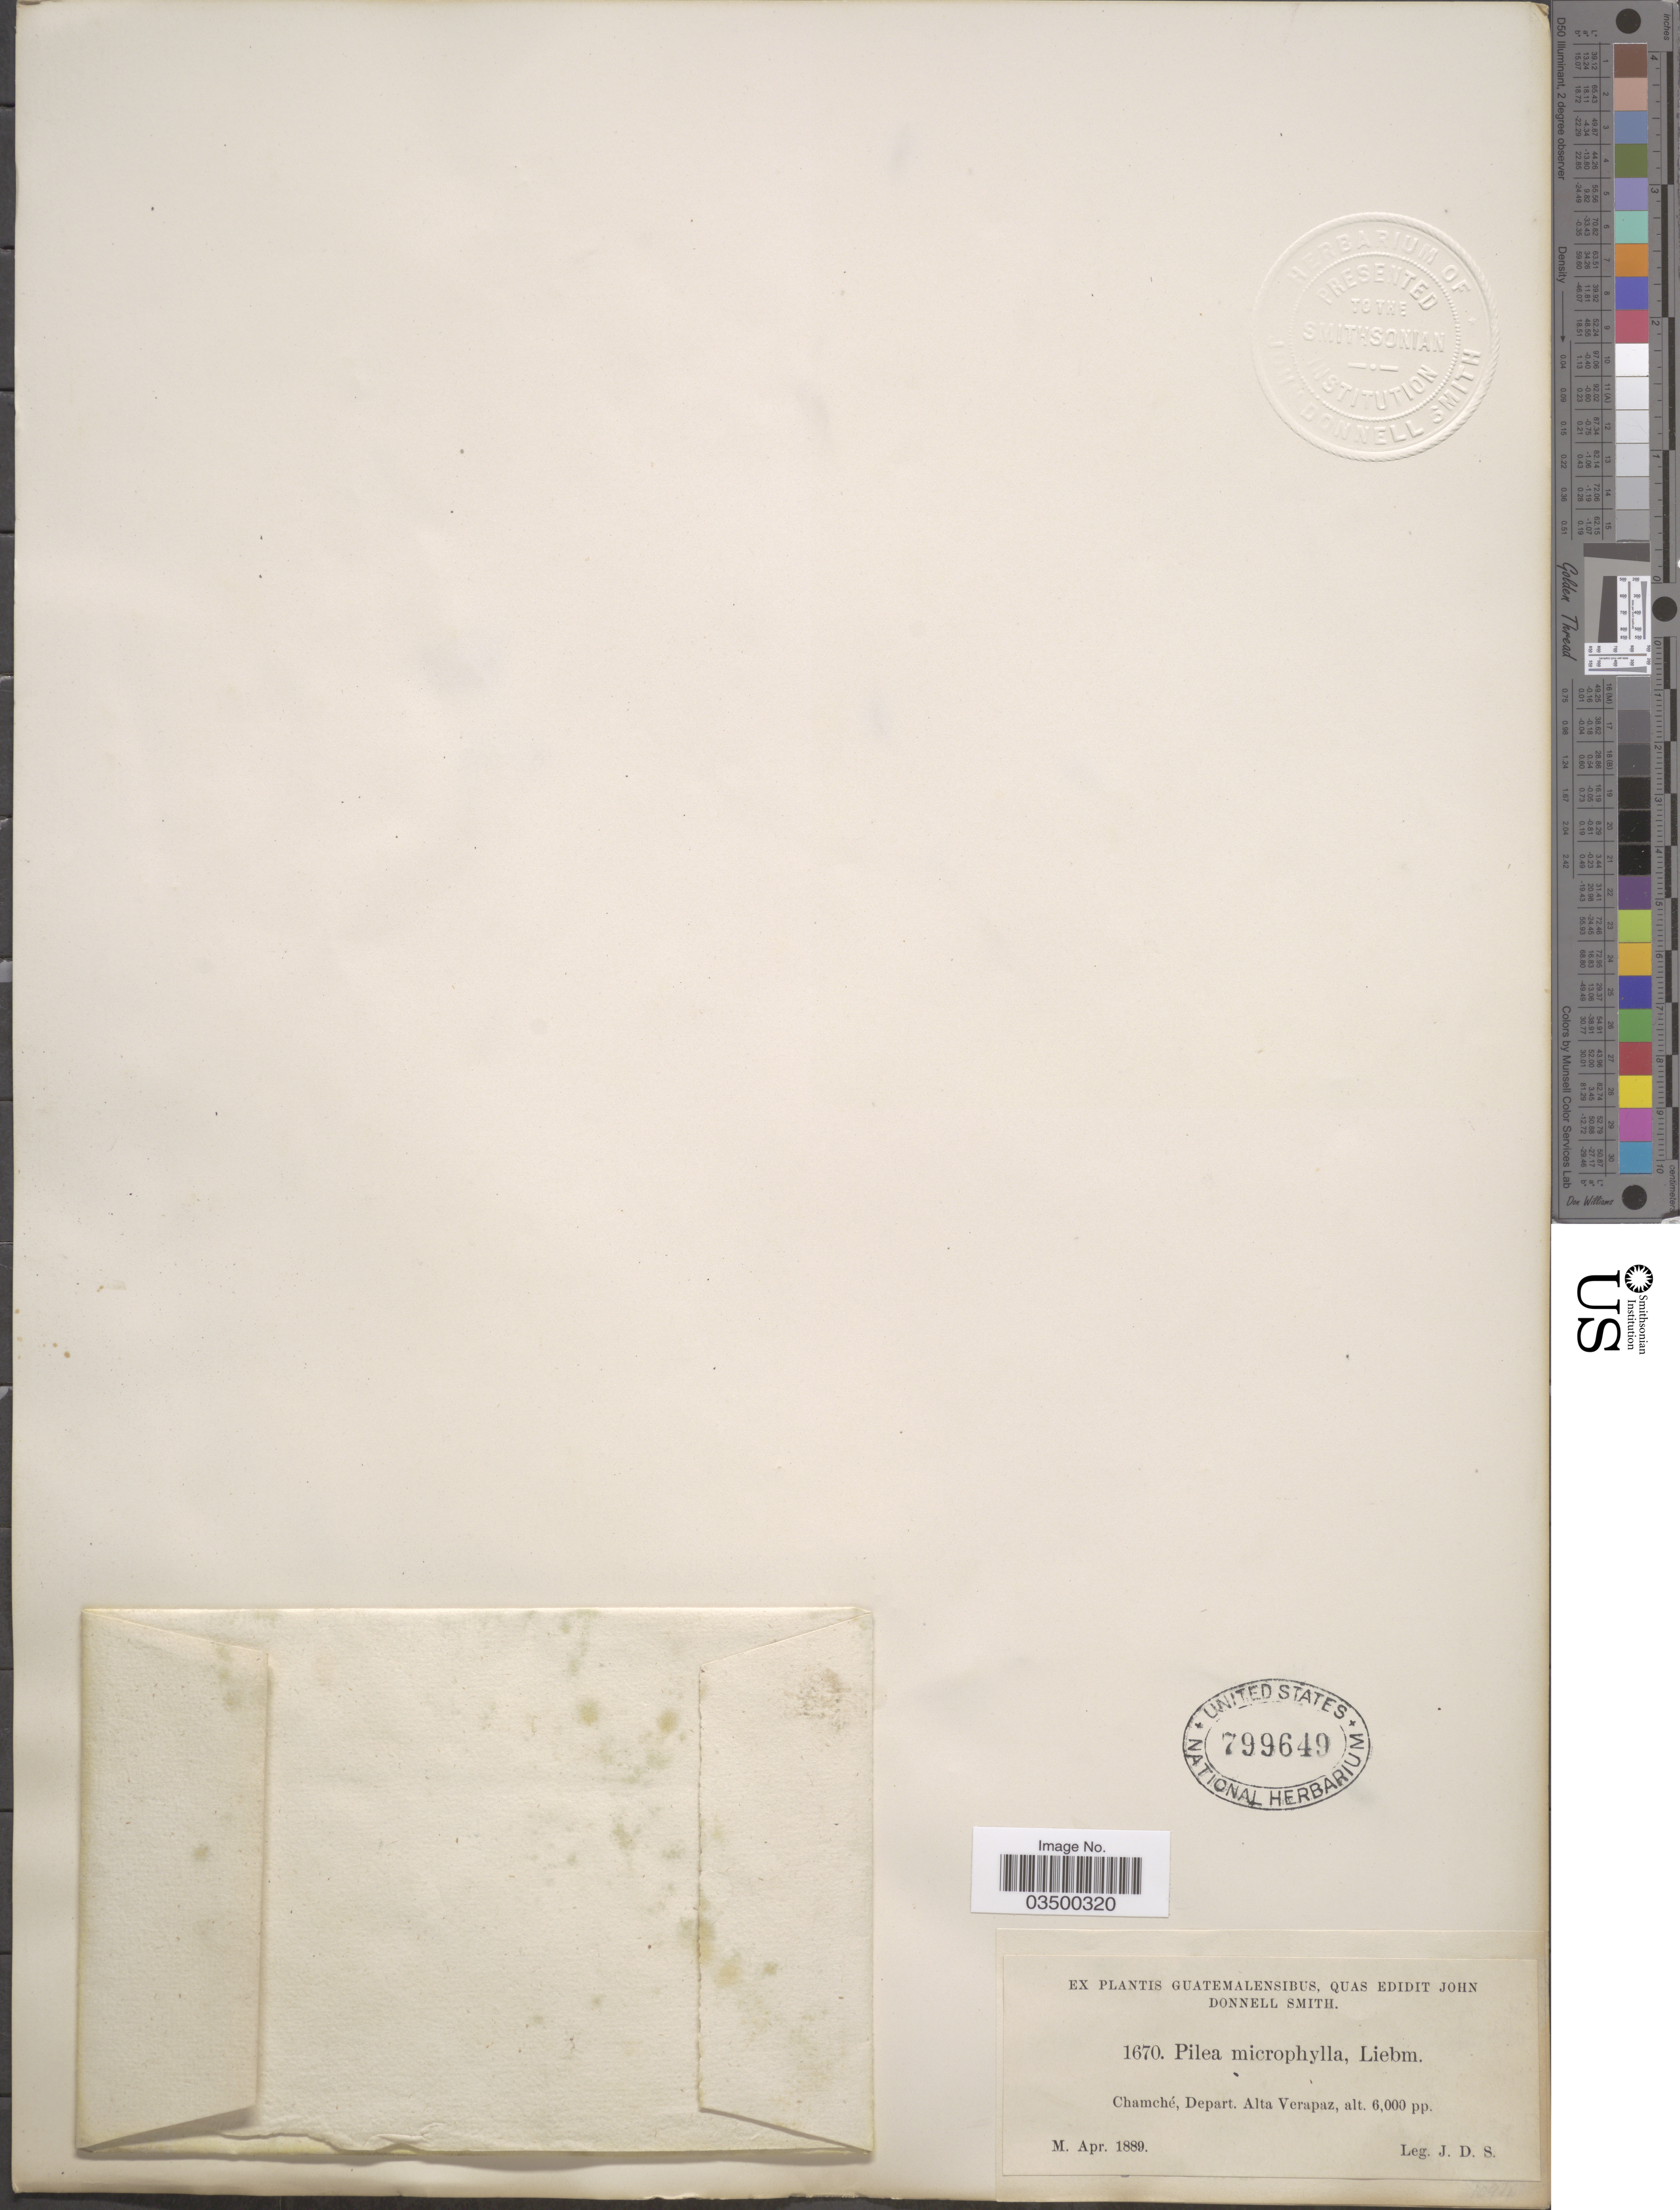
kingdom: Plantae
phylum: Tracheophyta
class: Magnoliopsida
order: Rosales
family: Urticaceae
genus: Pilea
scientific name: Pilea microphylla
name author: (L.) Liebm.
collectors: J. Donnell Smith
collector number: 1670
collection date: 1889-04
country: Guatemala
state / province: Alta Verapaz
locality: Chamché, Depart. Alta Verapaz.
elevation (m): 1829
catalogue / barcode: US 799649